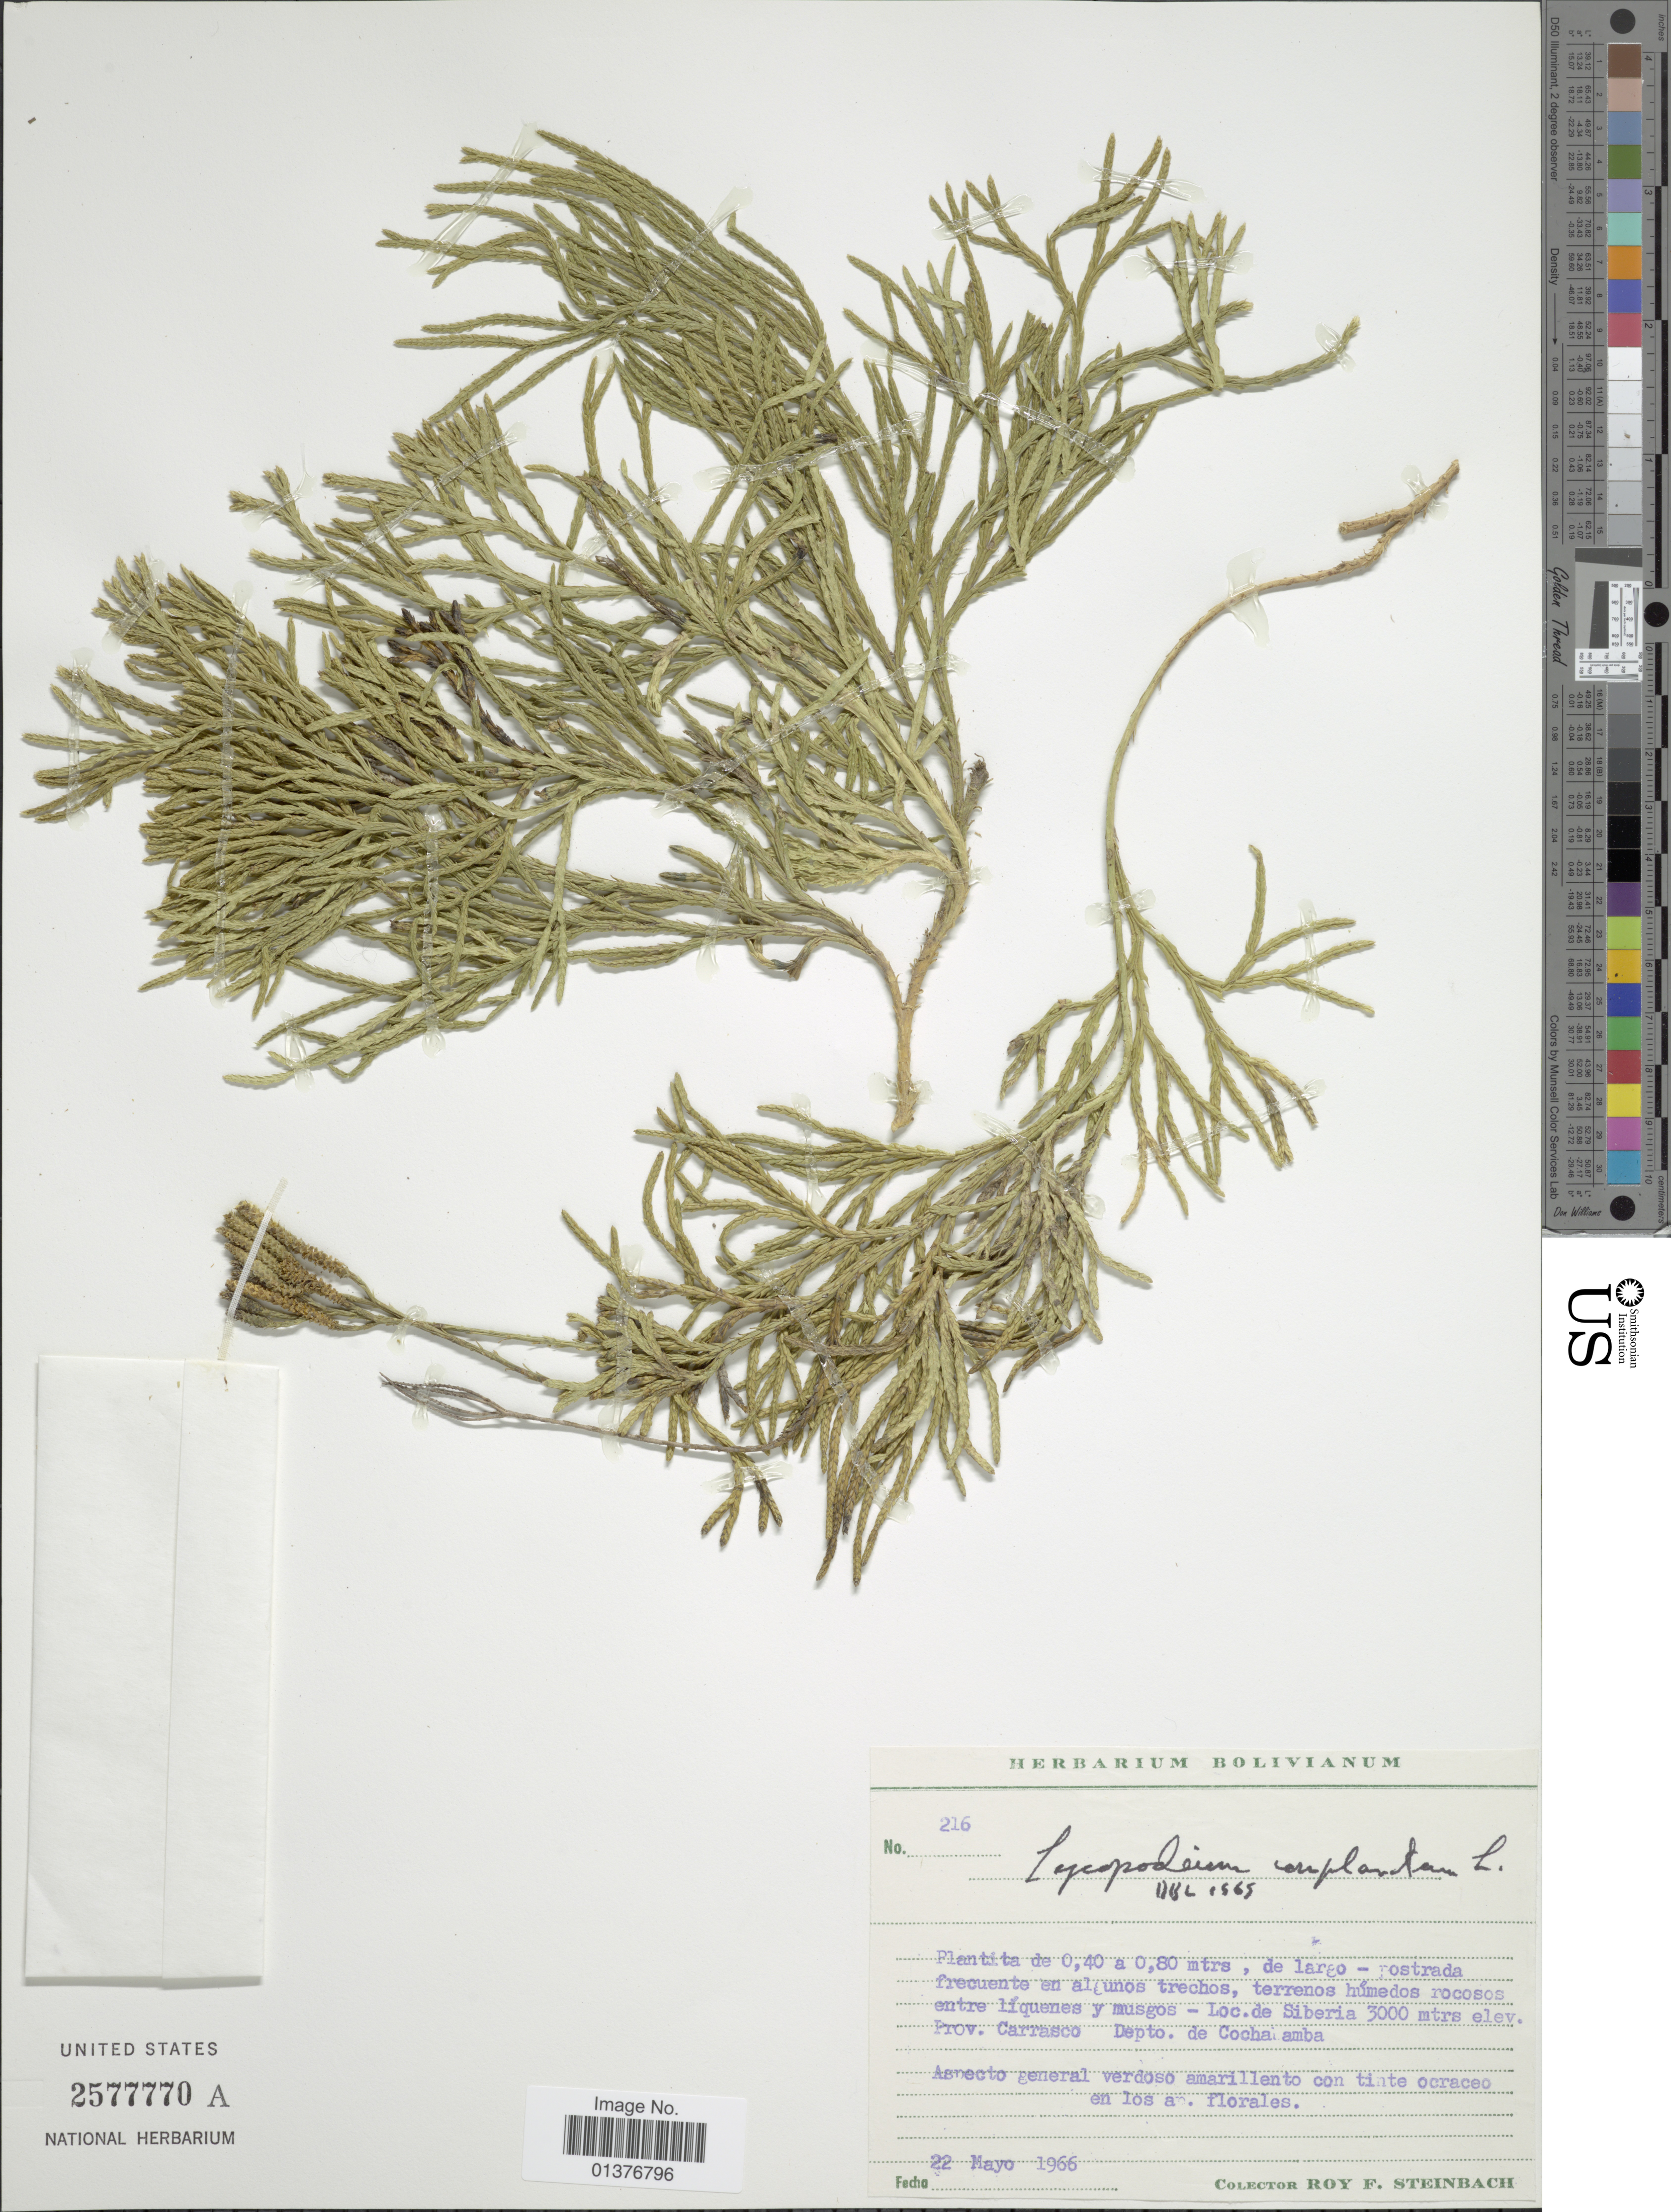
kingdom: Plantae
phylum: Tracheophyta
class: Lycopodiopsida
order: Lycopodiales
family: Lycopodiaceae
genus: Diphasiastrum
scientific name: Diphasiastrum thyoides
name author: (Humb. & Bonpl. ex Willd.) Holub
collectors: R. F. Steinbach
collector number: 216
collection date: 1966-05-22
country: Bolivia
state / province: Cochabamba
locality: Prov. Carrasco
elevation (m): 3000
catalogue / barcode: US 2577770A